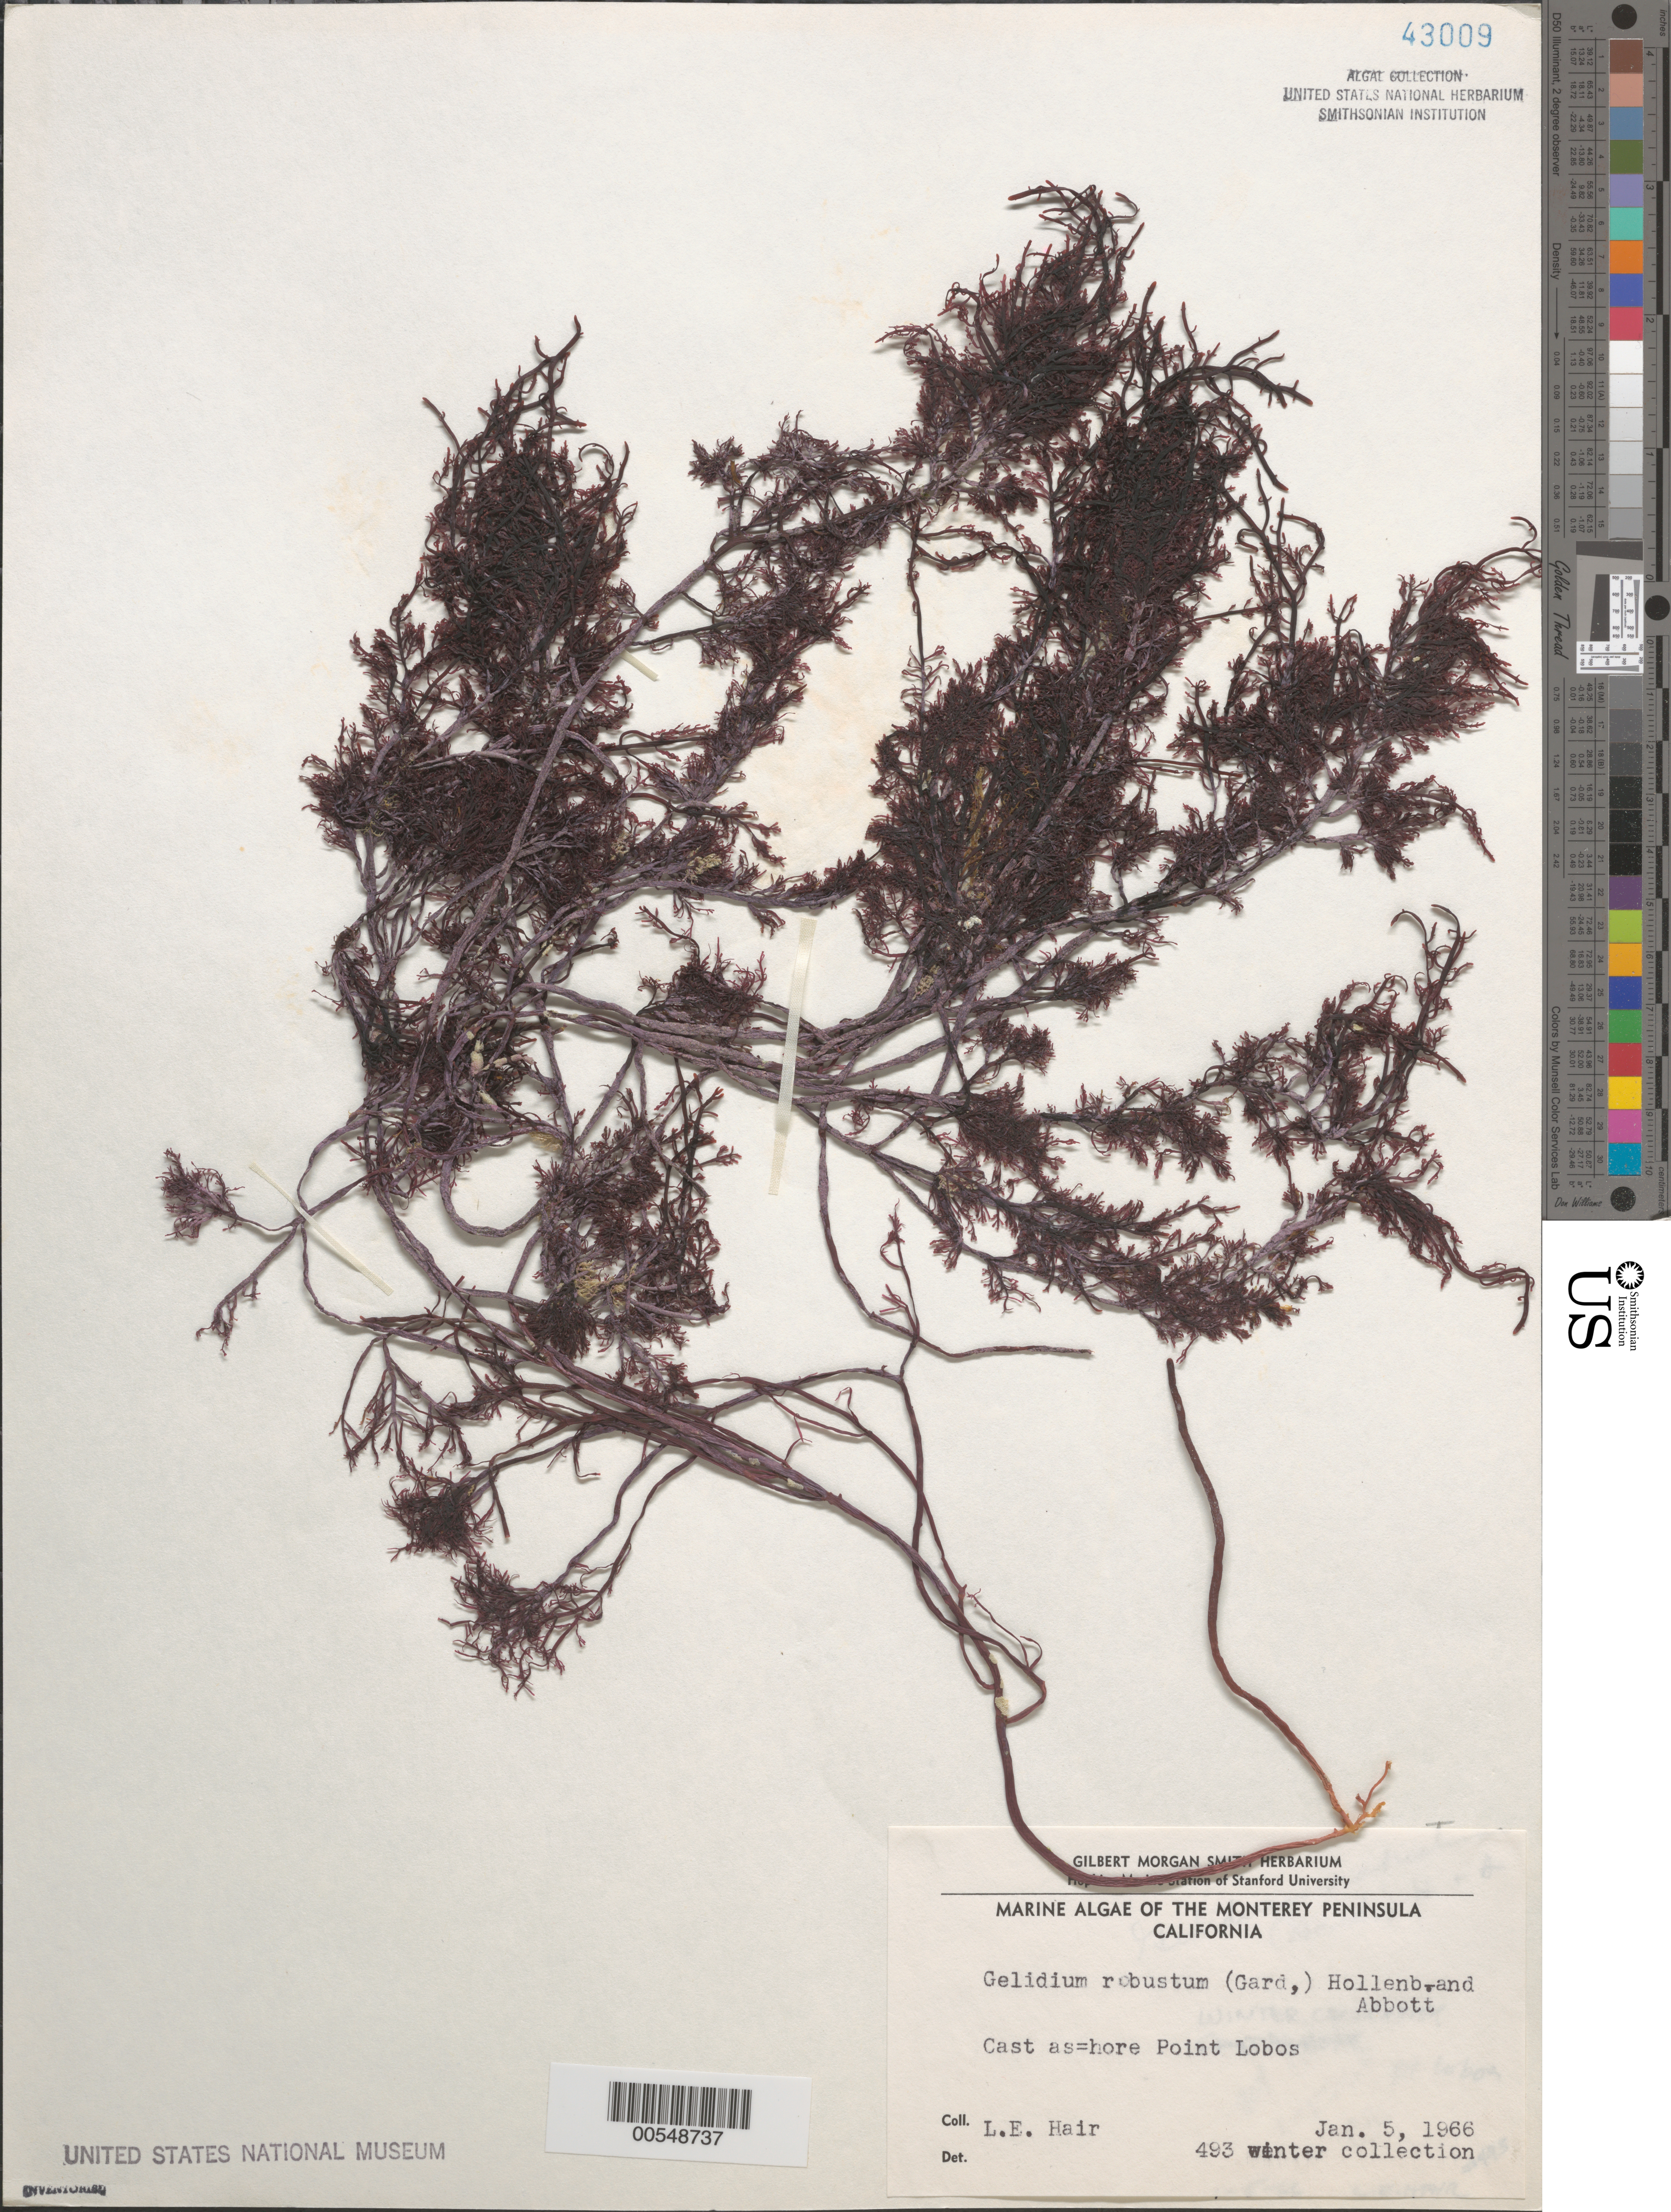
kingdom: Plantae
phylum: Rhodophyta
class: Florideophyceae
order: Gelidiales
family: Gelidiaceae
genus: Gelidium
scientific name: Gelidium robustum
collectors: L. Hair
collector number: LEH 493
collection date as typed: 05 Jan 1966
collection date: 1966-01-05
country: United States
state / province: California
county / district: Monterey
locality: Point Lobos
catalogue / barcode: US 43009